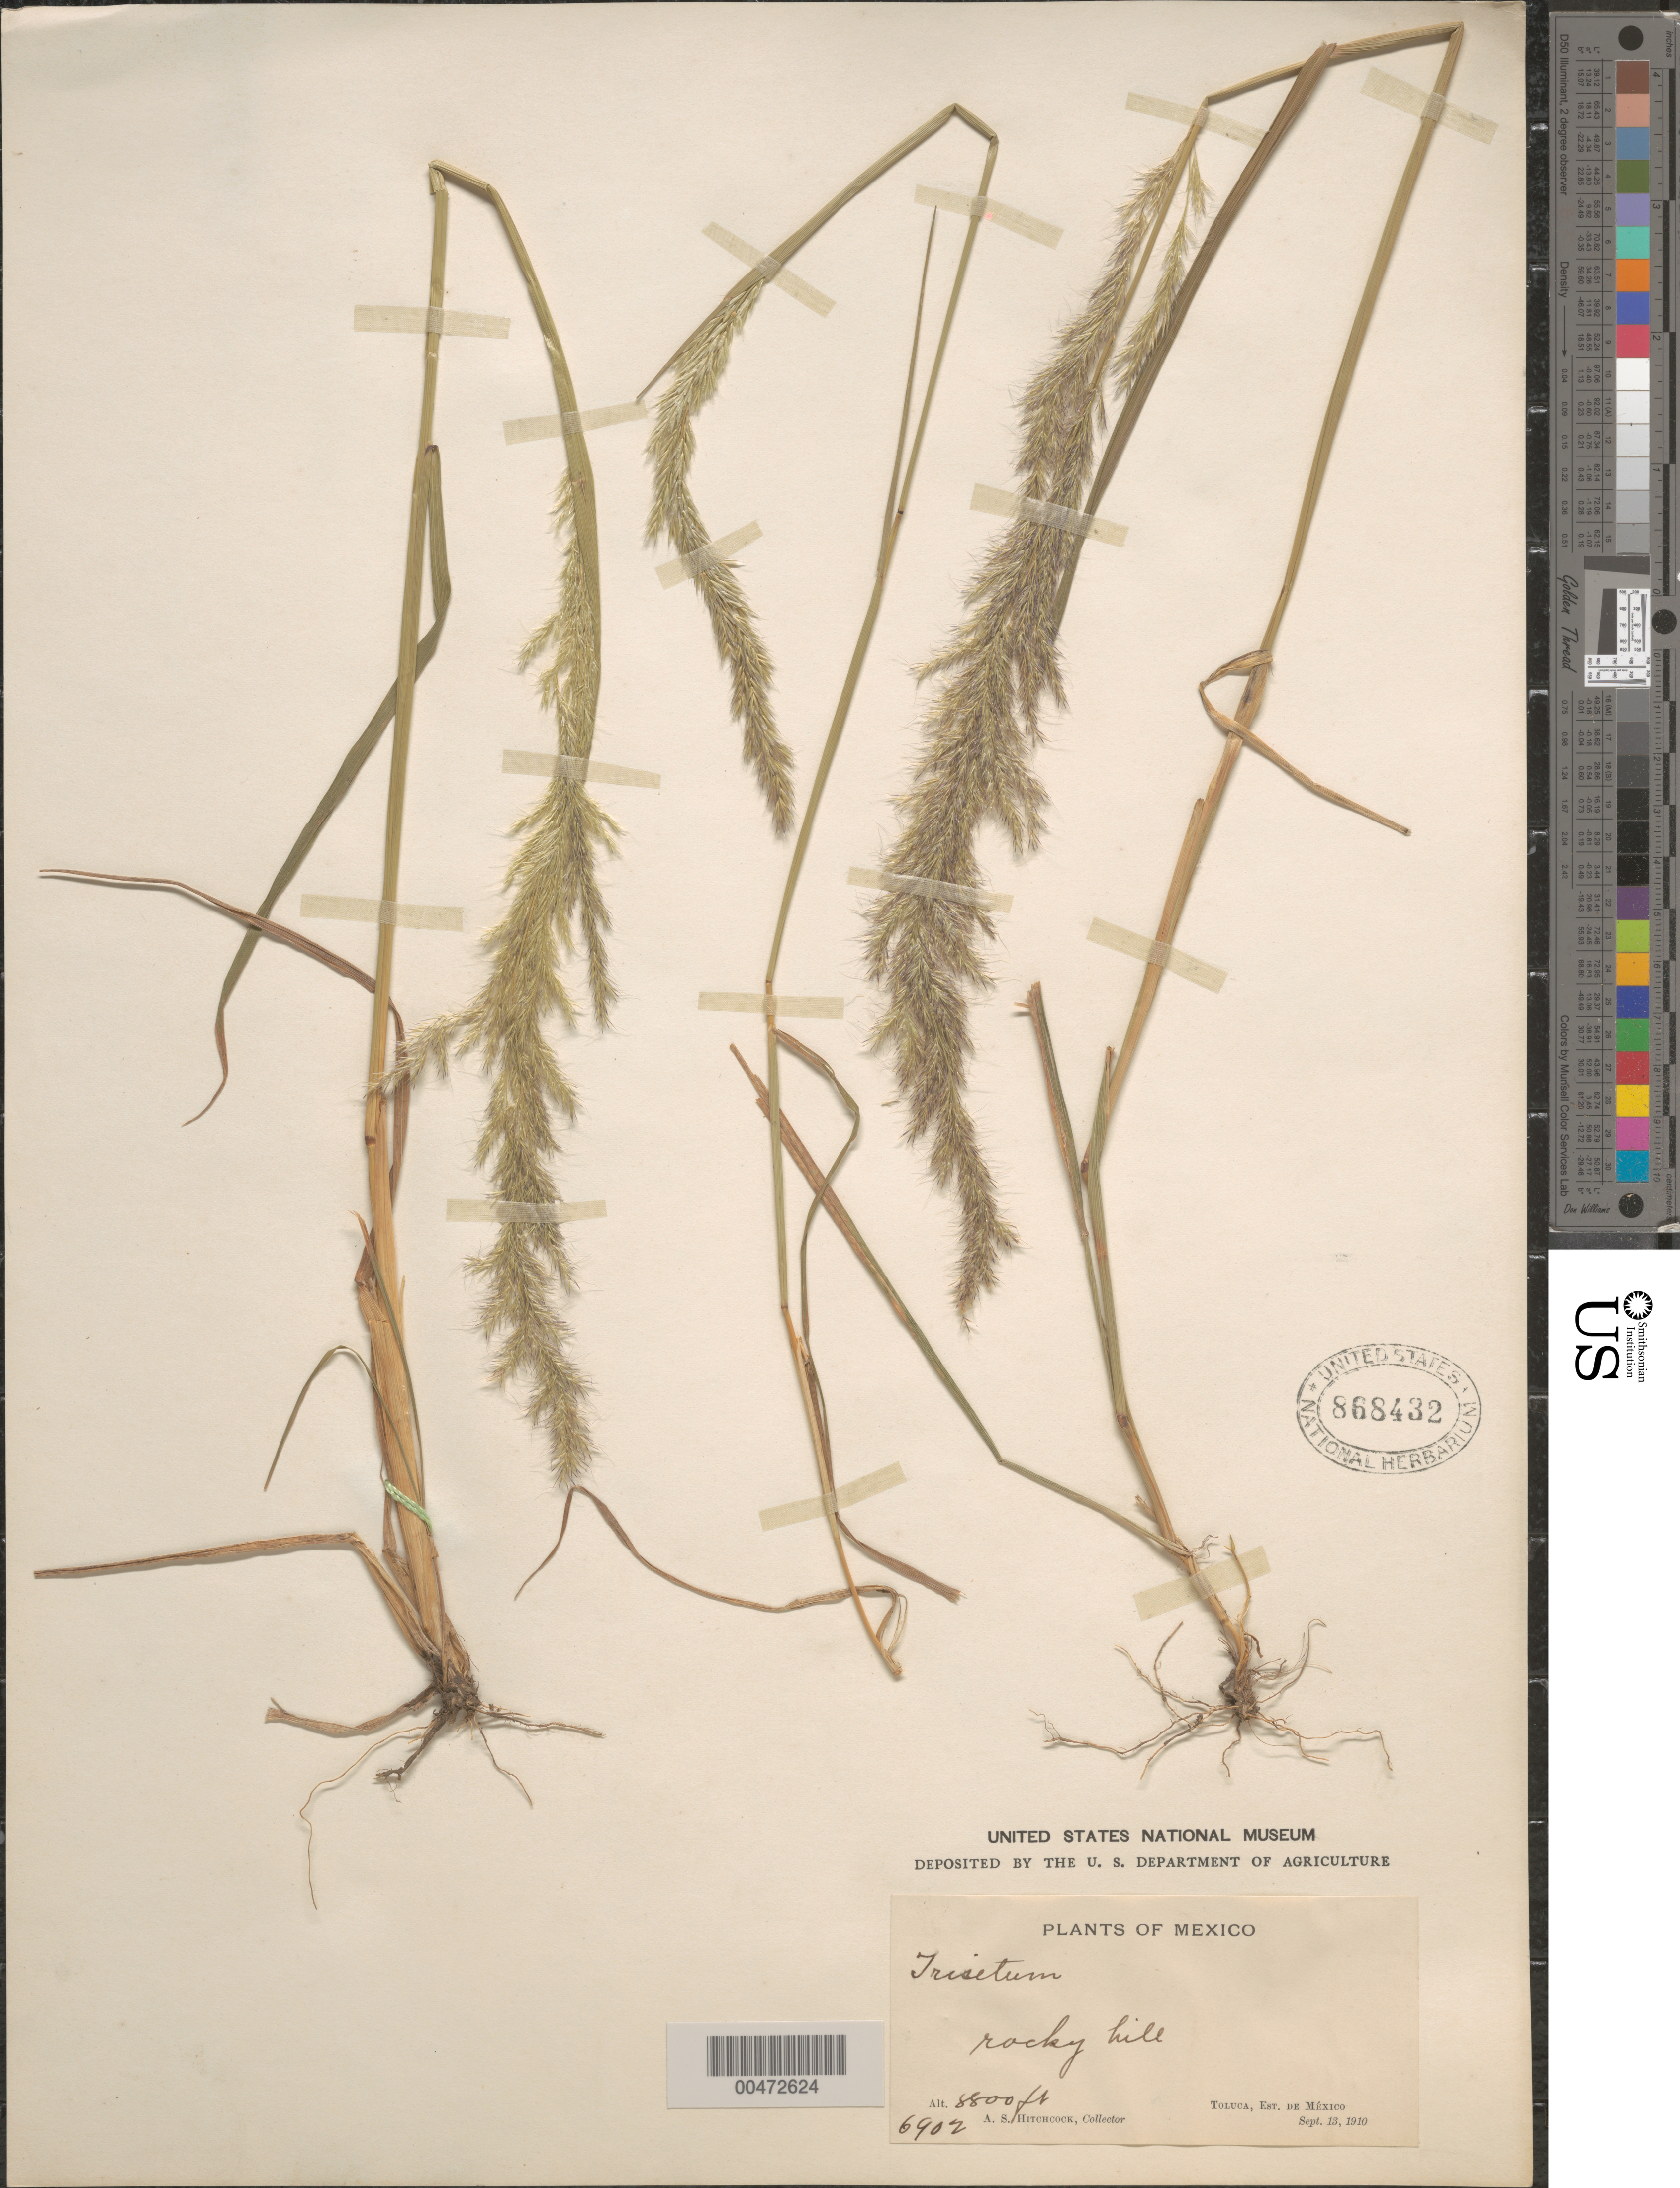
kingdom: Plantae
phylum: Tracheophyta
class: Liliopsida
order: Poales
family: Poaceae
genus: Trisetum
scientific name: Trisetum deyeuxioides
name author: (Kunth) Kunth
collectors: A. S. Hitchcock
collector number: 6902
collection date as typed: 13 Sep 1910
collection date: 1910-09-13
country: Mexico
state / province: México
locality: Toluca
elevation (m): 2682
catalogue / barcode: US 868432